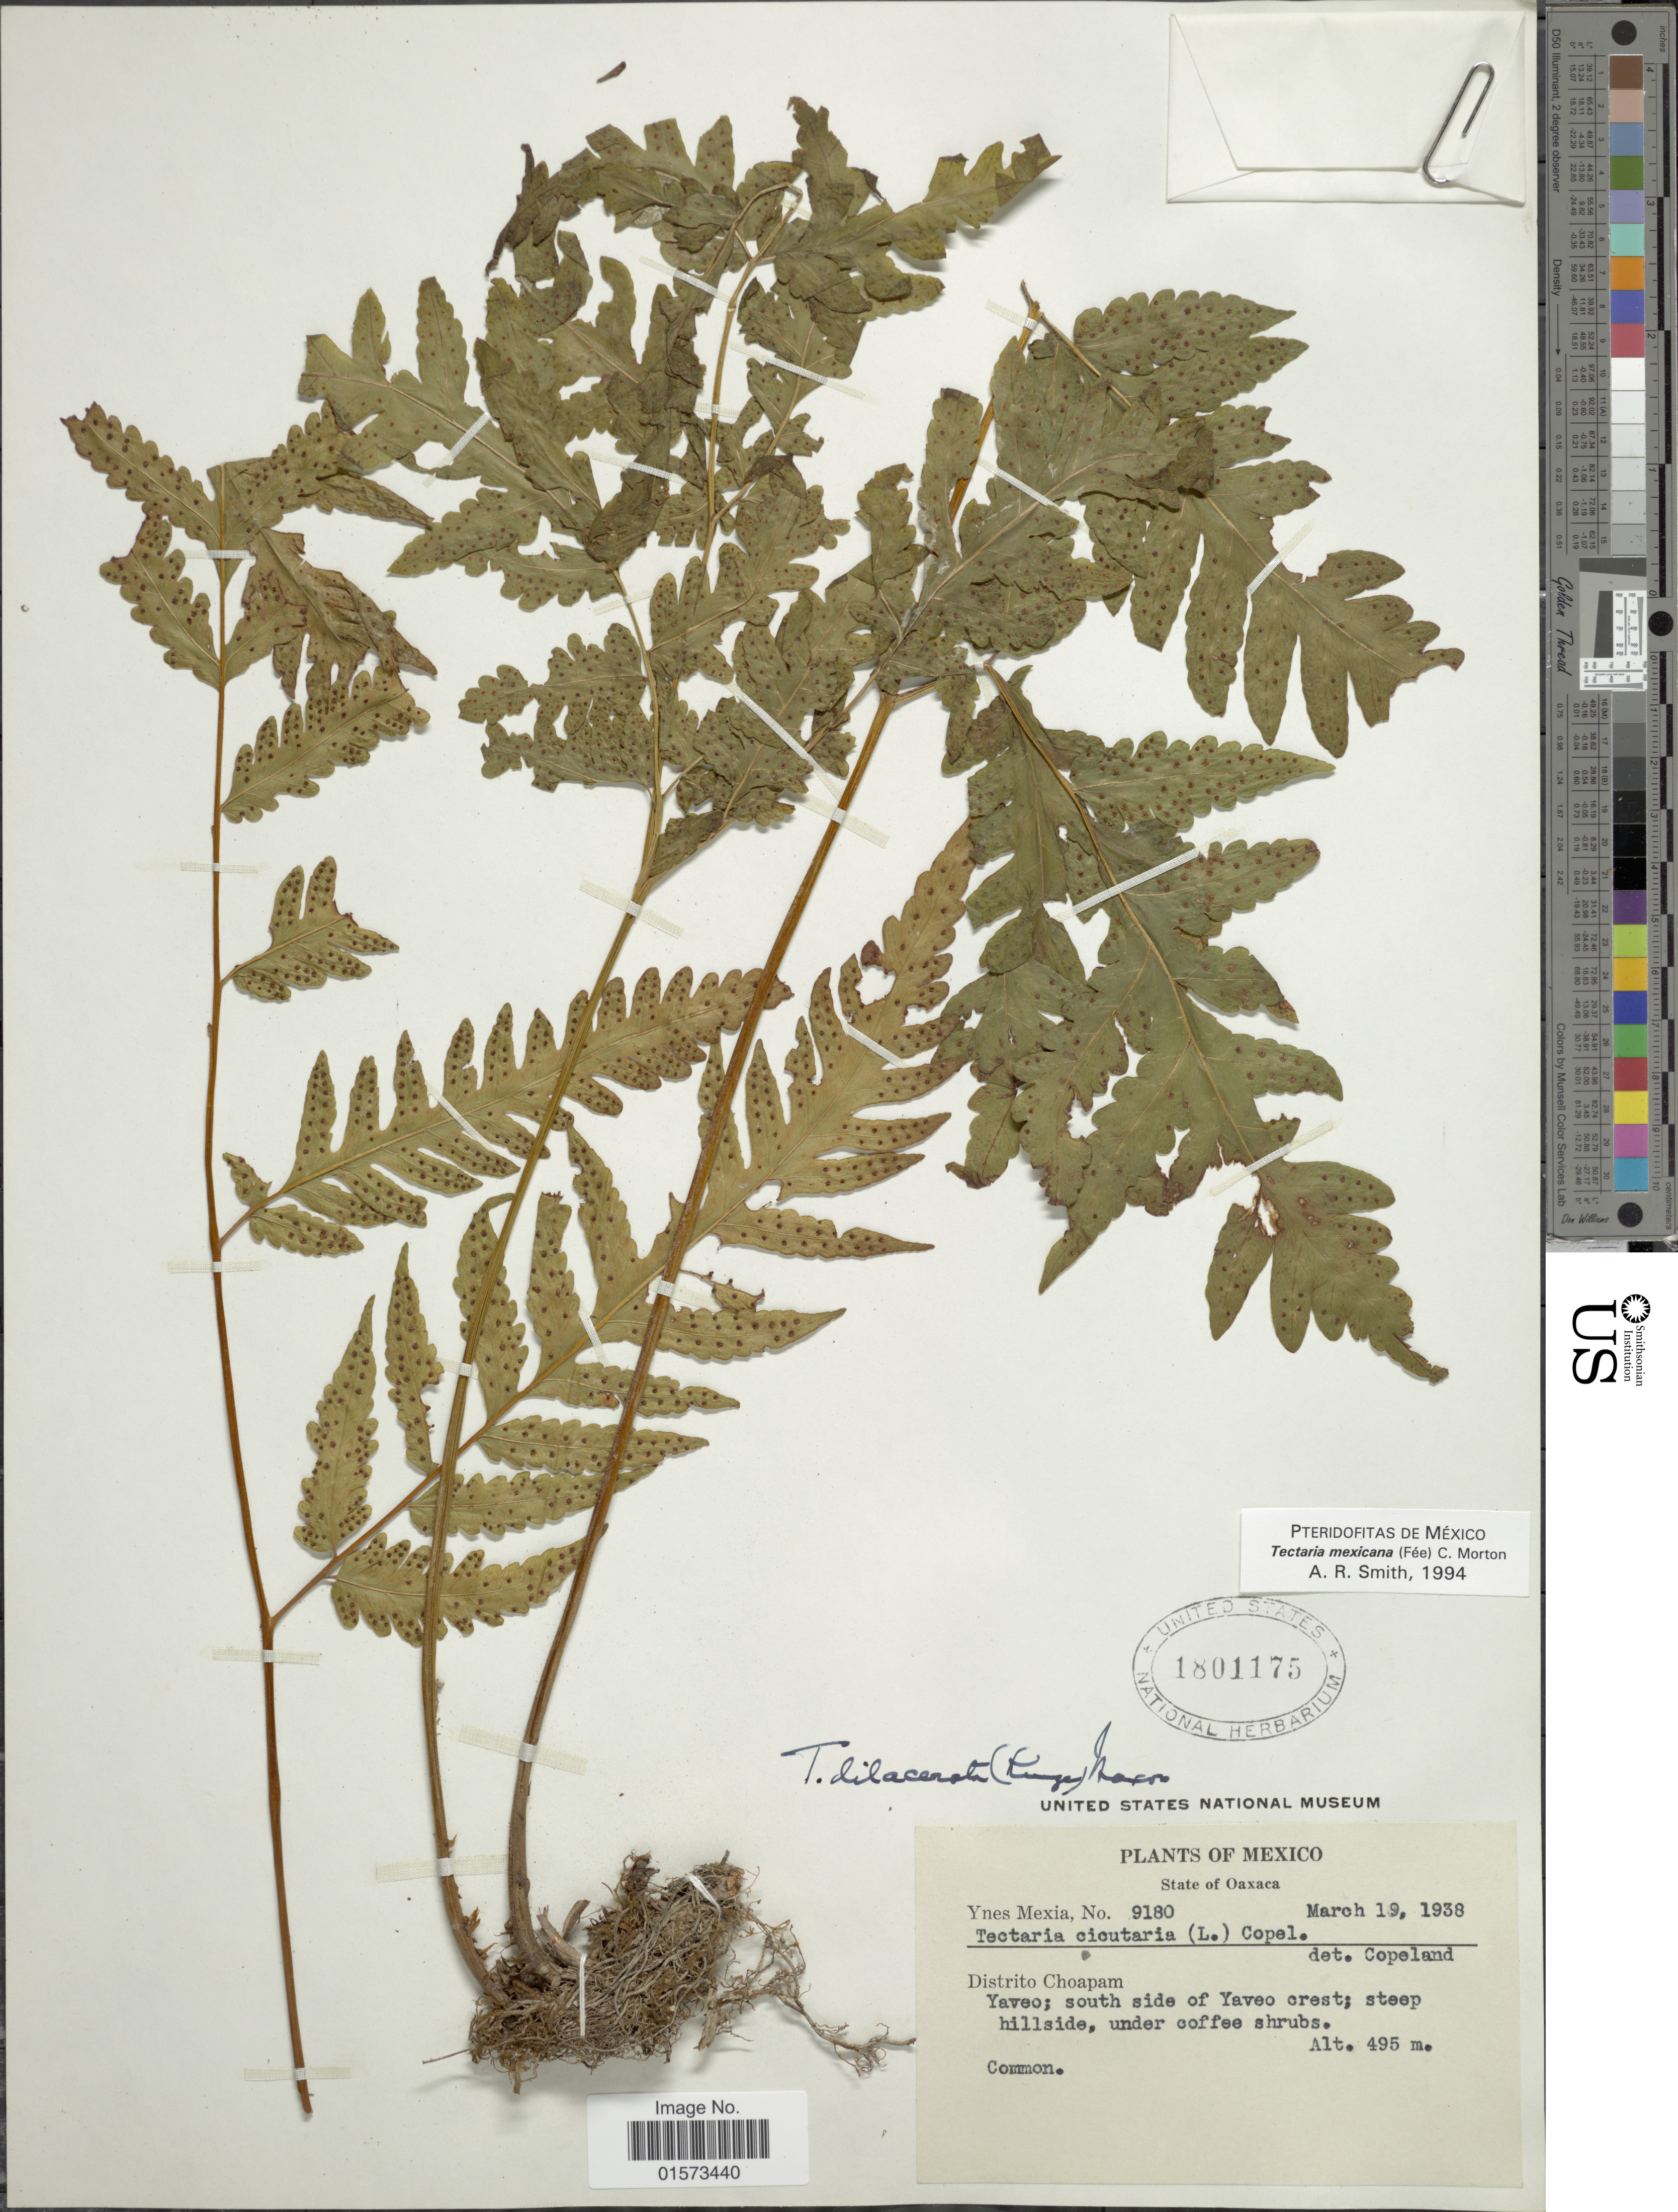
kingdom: Plantae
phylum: Tracheophyta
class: Polypodiopsida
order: Polypodiales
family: Tectariaceae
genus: Tectaria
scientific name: Tectaria mexicana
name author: (Fée) C.V. Morton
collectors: Y. Mexia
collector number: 9180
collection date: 1938-03-19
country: Mexico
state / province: Oaxaca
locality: State of Oaxaca. Distrito Choapam, Yaveo; south side of Yaveo crest, steep hillsidem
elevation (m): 495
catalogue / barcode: US 1801175